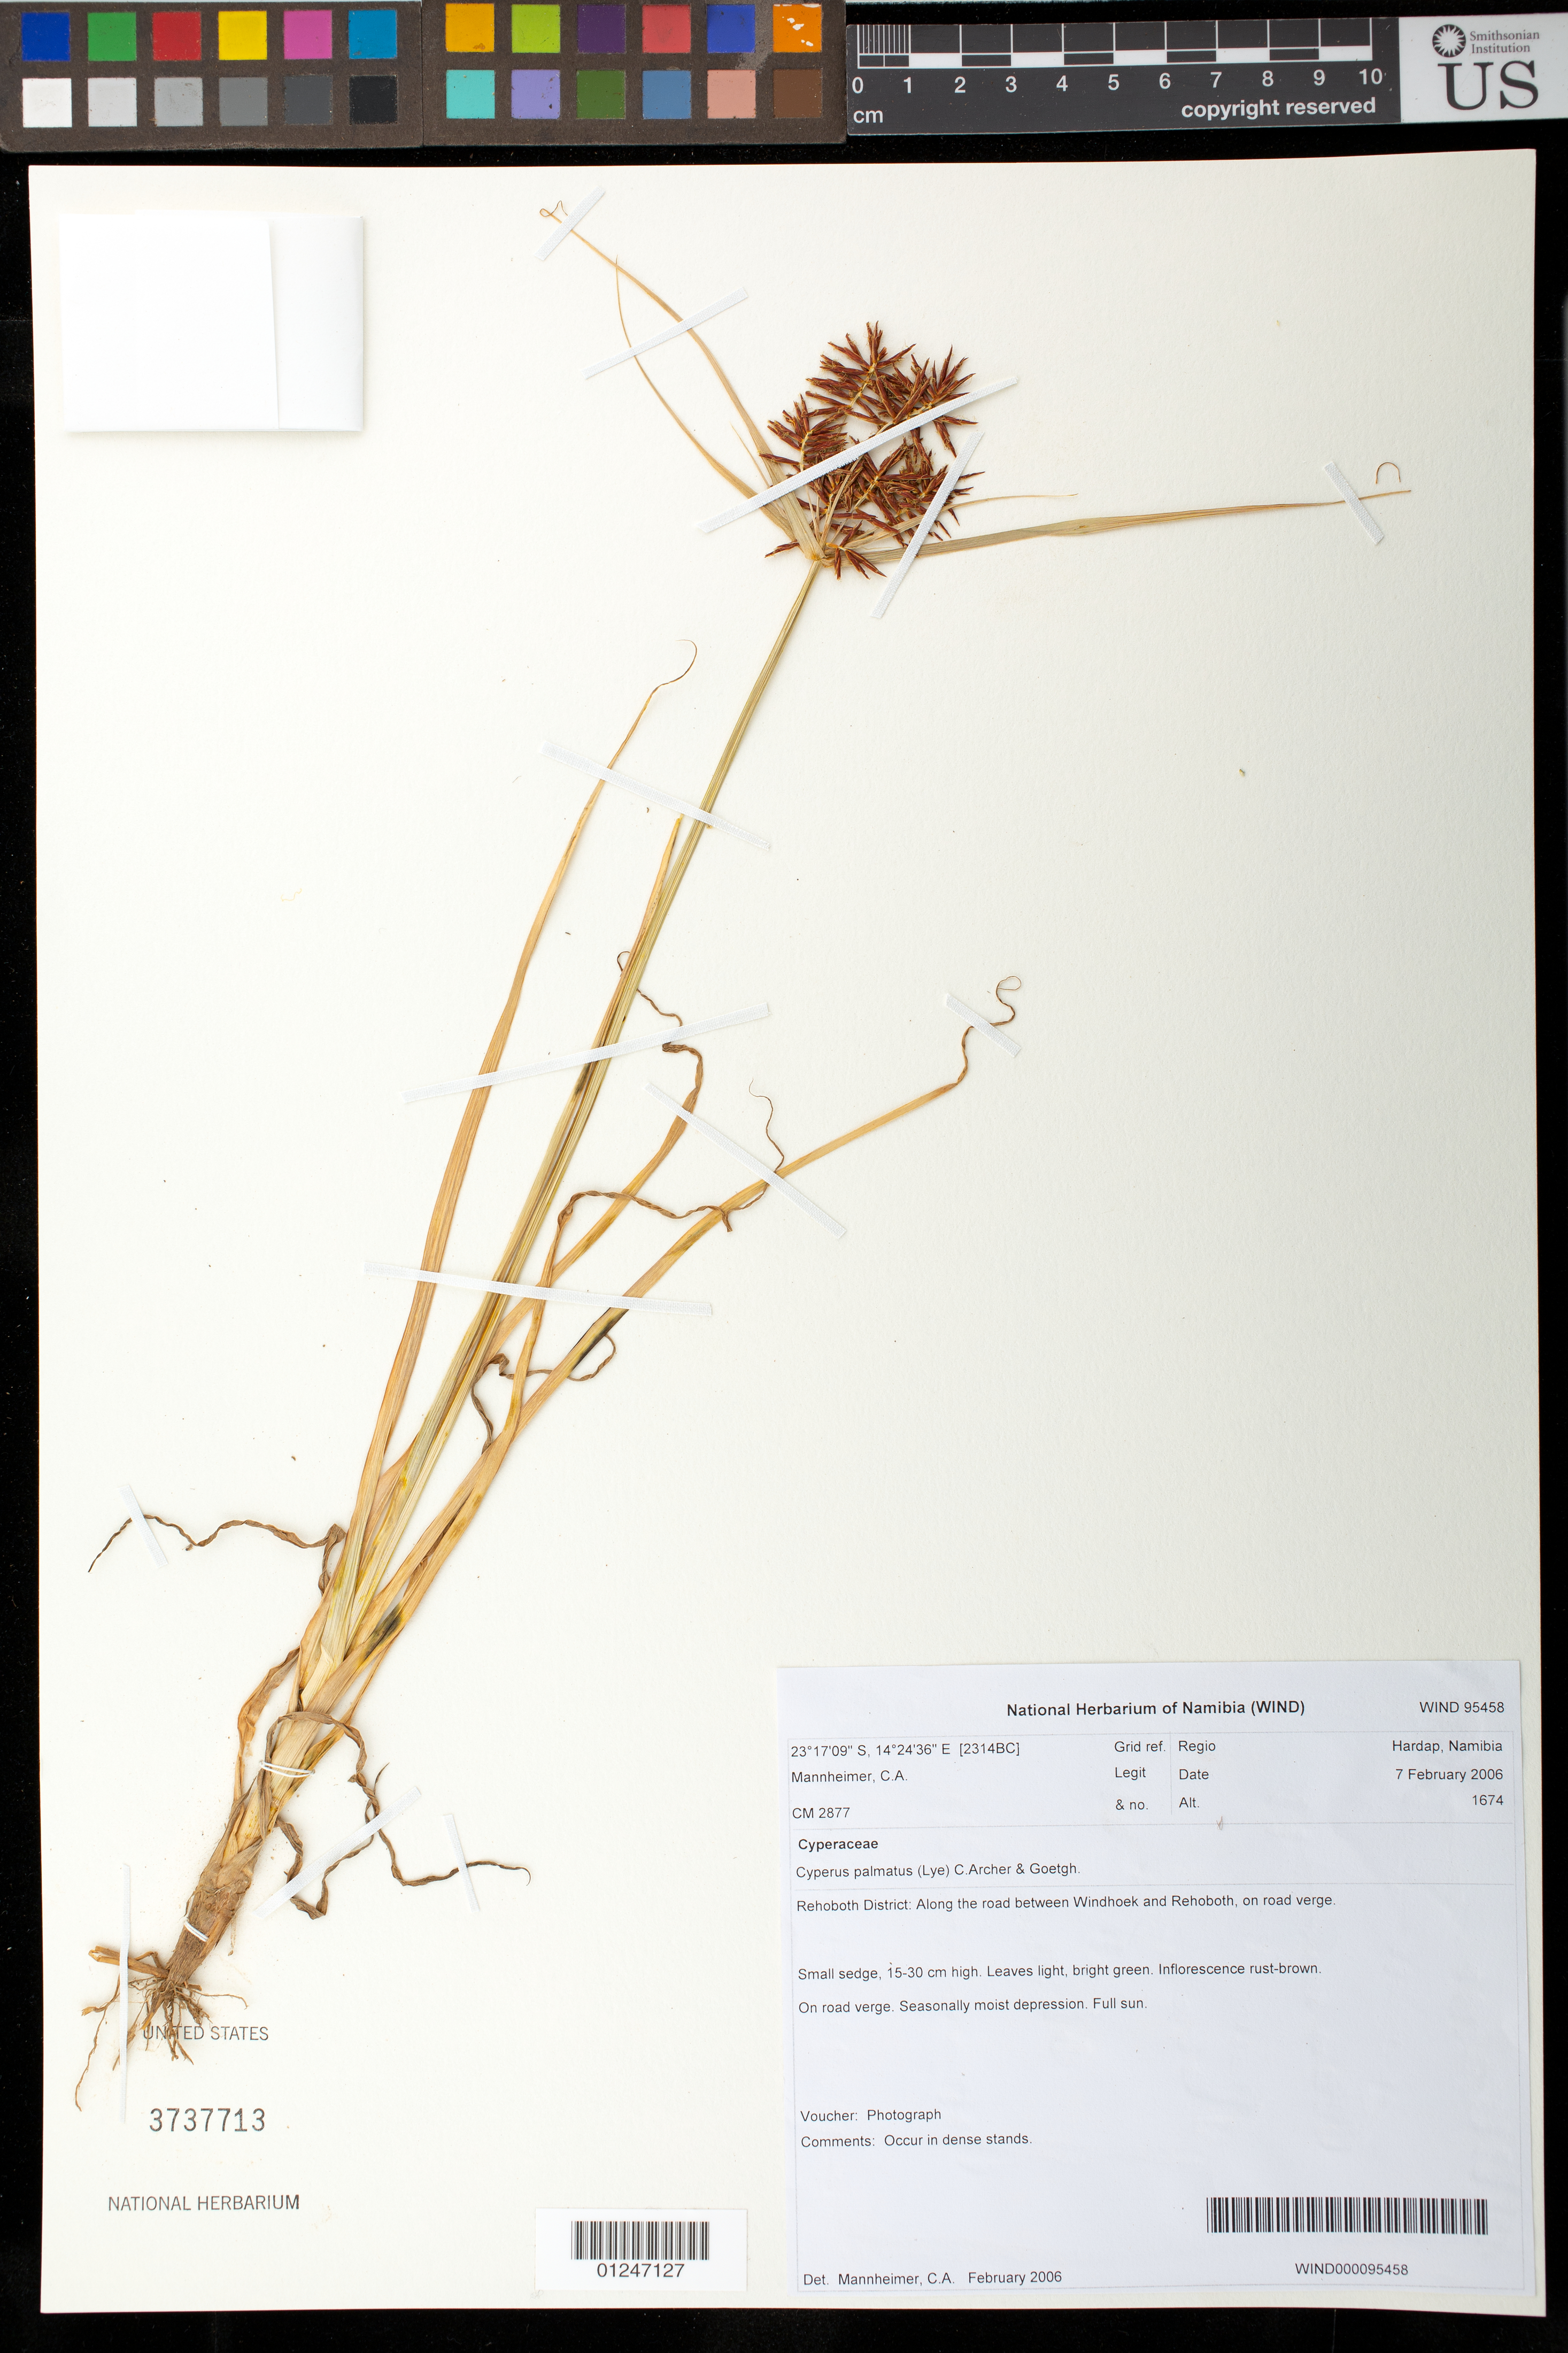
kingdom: Plantae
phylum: Tracheophyta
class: Liliopsida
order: Poales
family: Cyperaceae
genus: Cyperus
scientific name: Cyperus palmatus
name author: C.Archer & Goetgh.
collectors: C. A. Mannheimer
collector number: CM 2877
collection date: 2006-02-07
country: Namibia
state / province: Hardap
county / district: Rehoboth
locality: Rehoboth District: Along the road between Windhoek and Rephboth, on road verge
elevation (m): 1674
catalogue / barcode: US 3737713